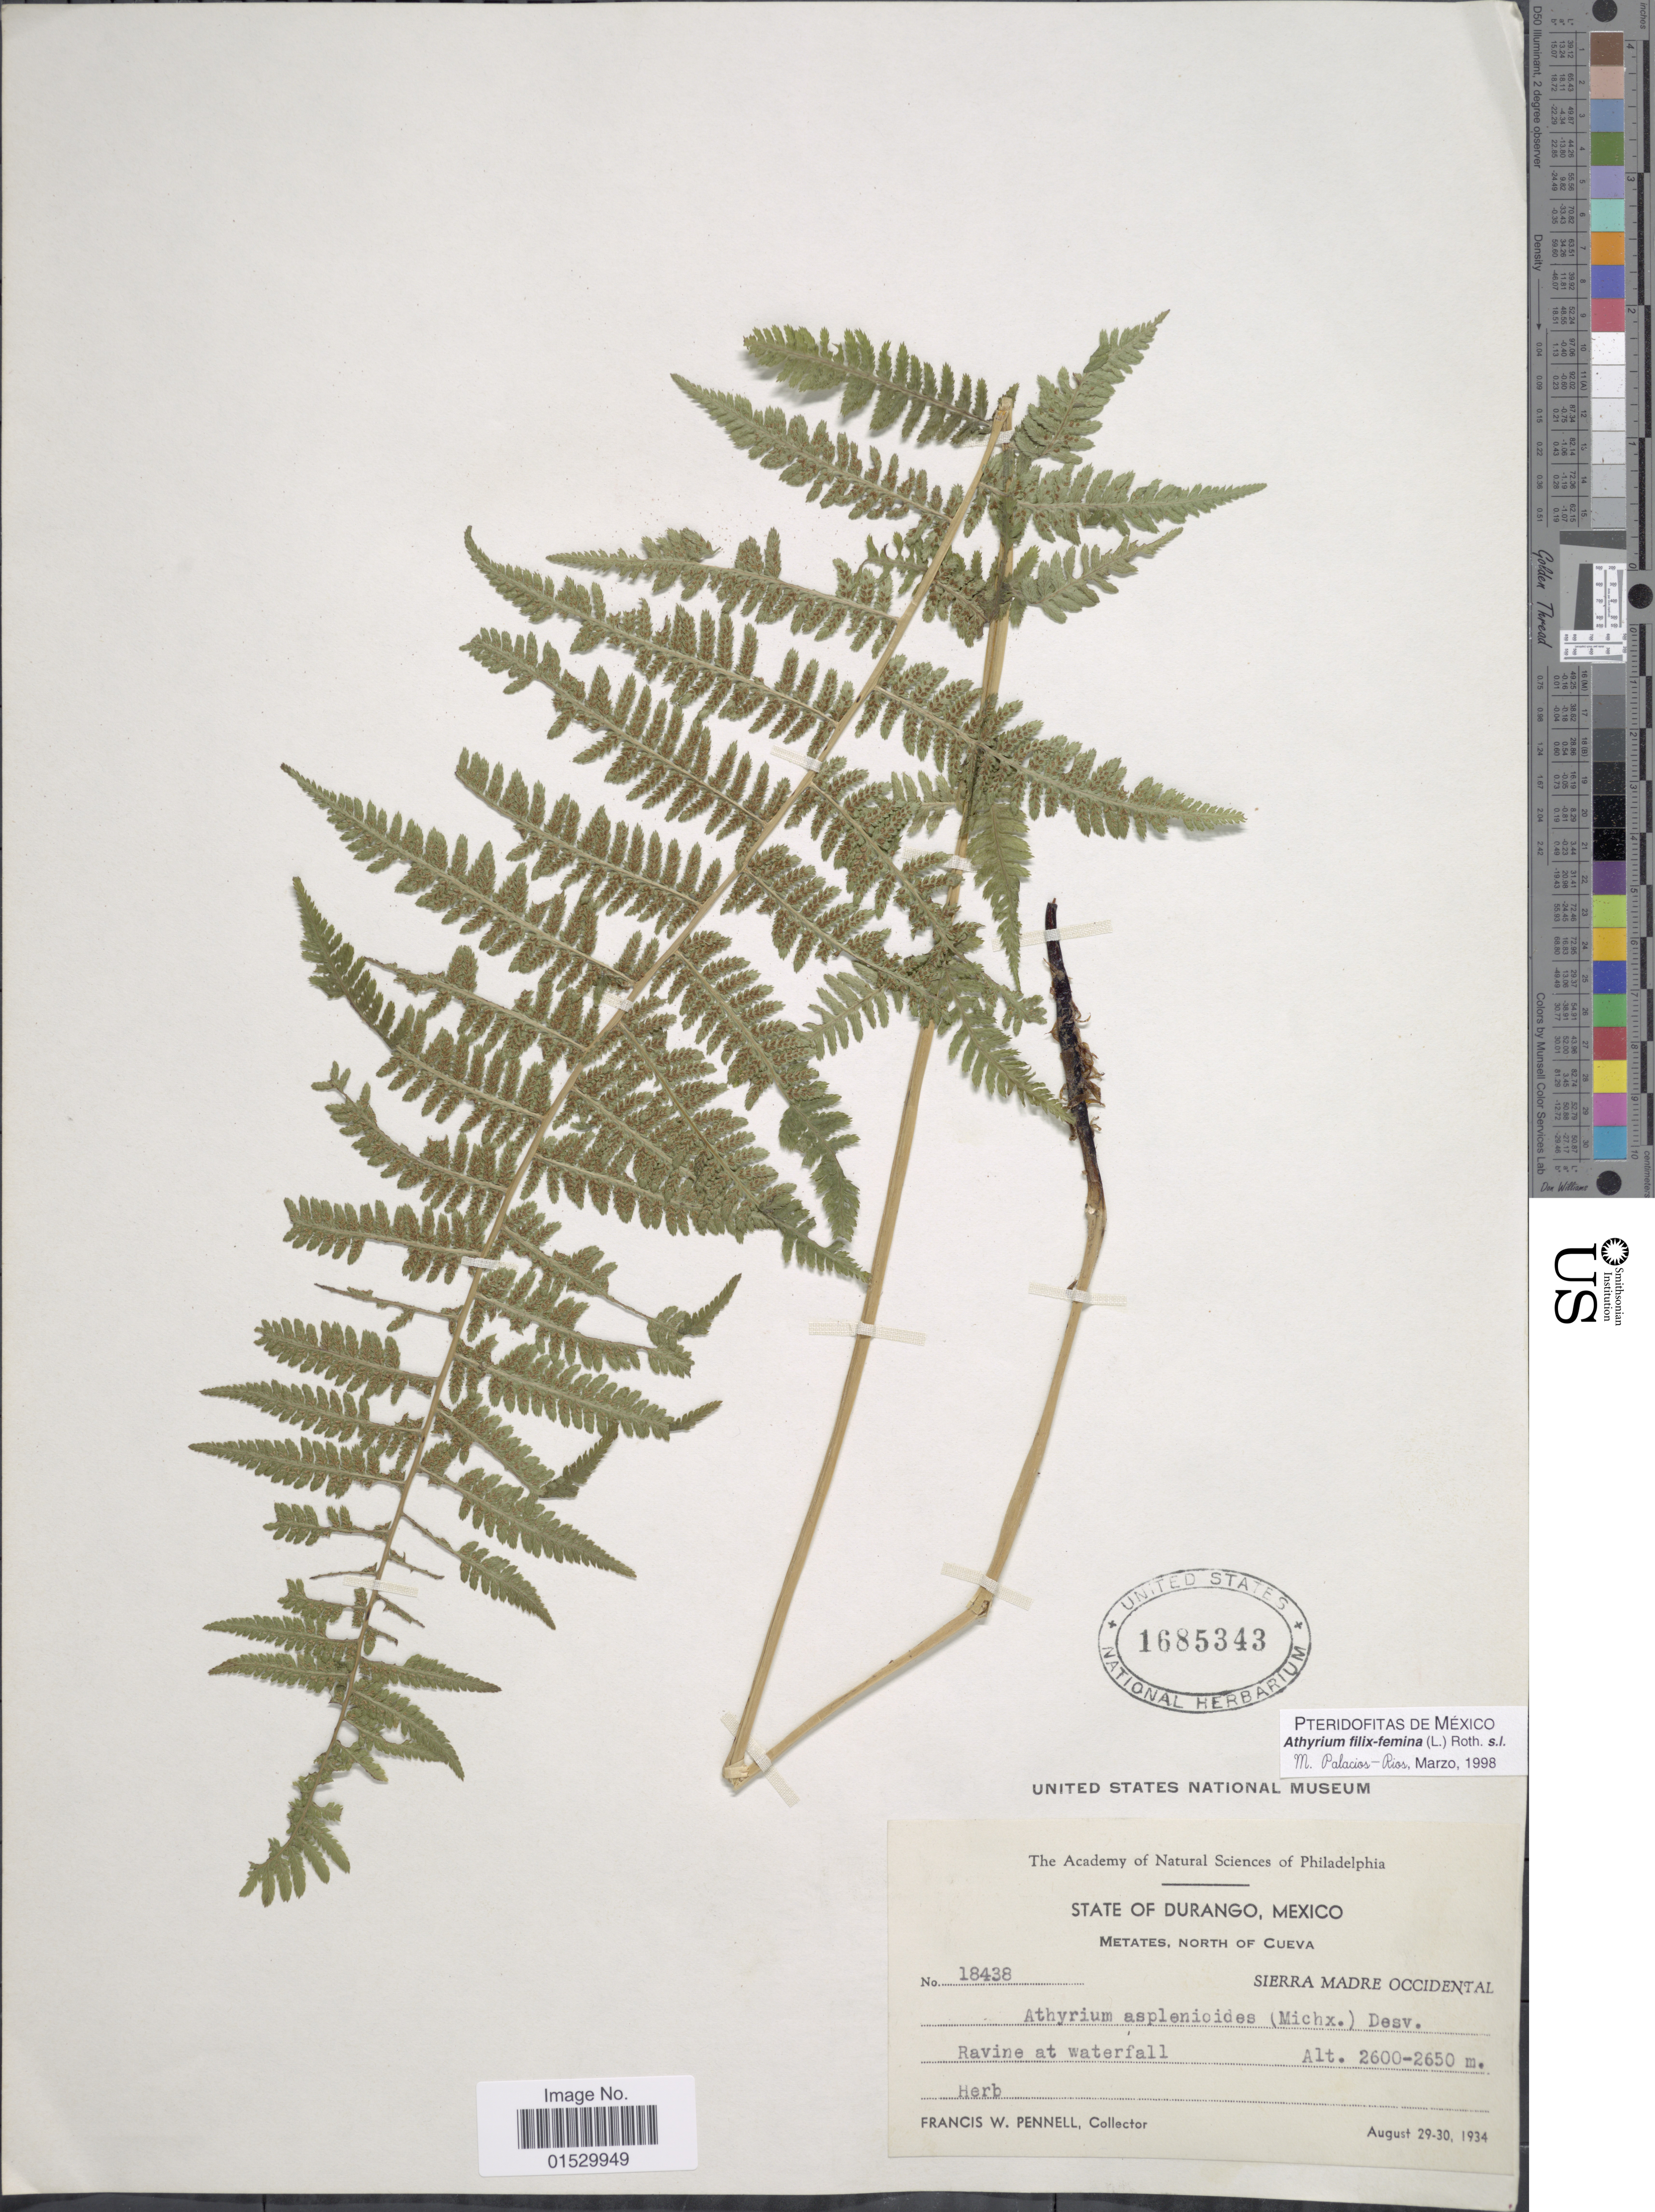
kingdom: Plantae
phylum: Tracheophyta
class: Polypodiopsida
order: Polypodiales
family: Athyriaceae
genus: Athyrium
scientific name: Athyrium bourgeaui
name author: E. Fourn.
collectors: F. W. Pennell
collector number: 18438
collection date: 1934-08-29/1934-08-30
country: Mexico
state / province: Durango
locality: Metates, North of Cueva, Sierra Madre Occidental, Ravine at waterfall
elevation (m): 2600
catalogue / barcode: US 1685343